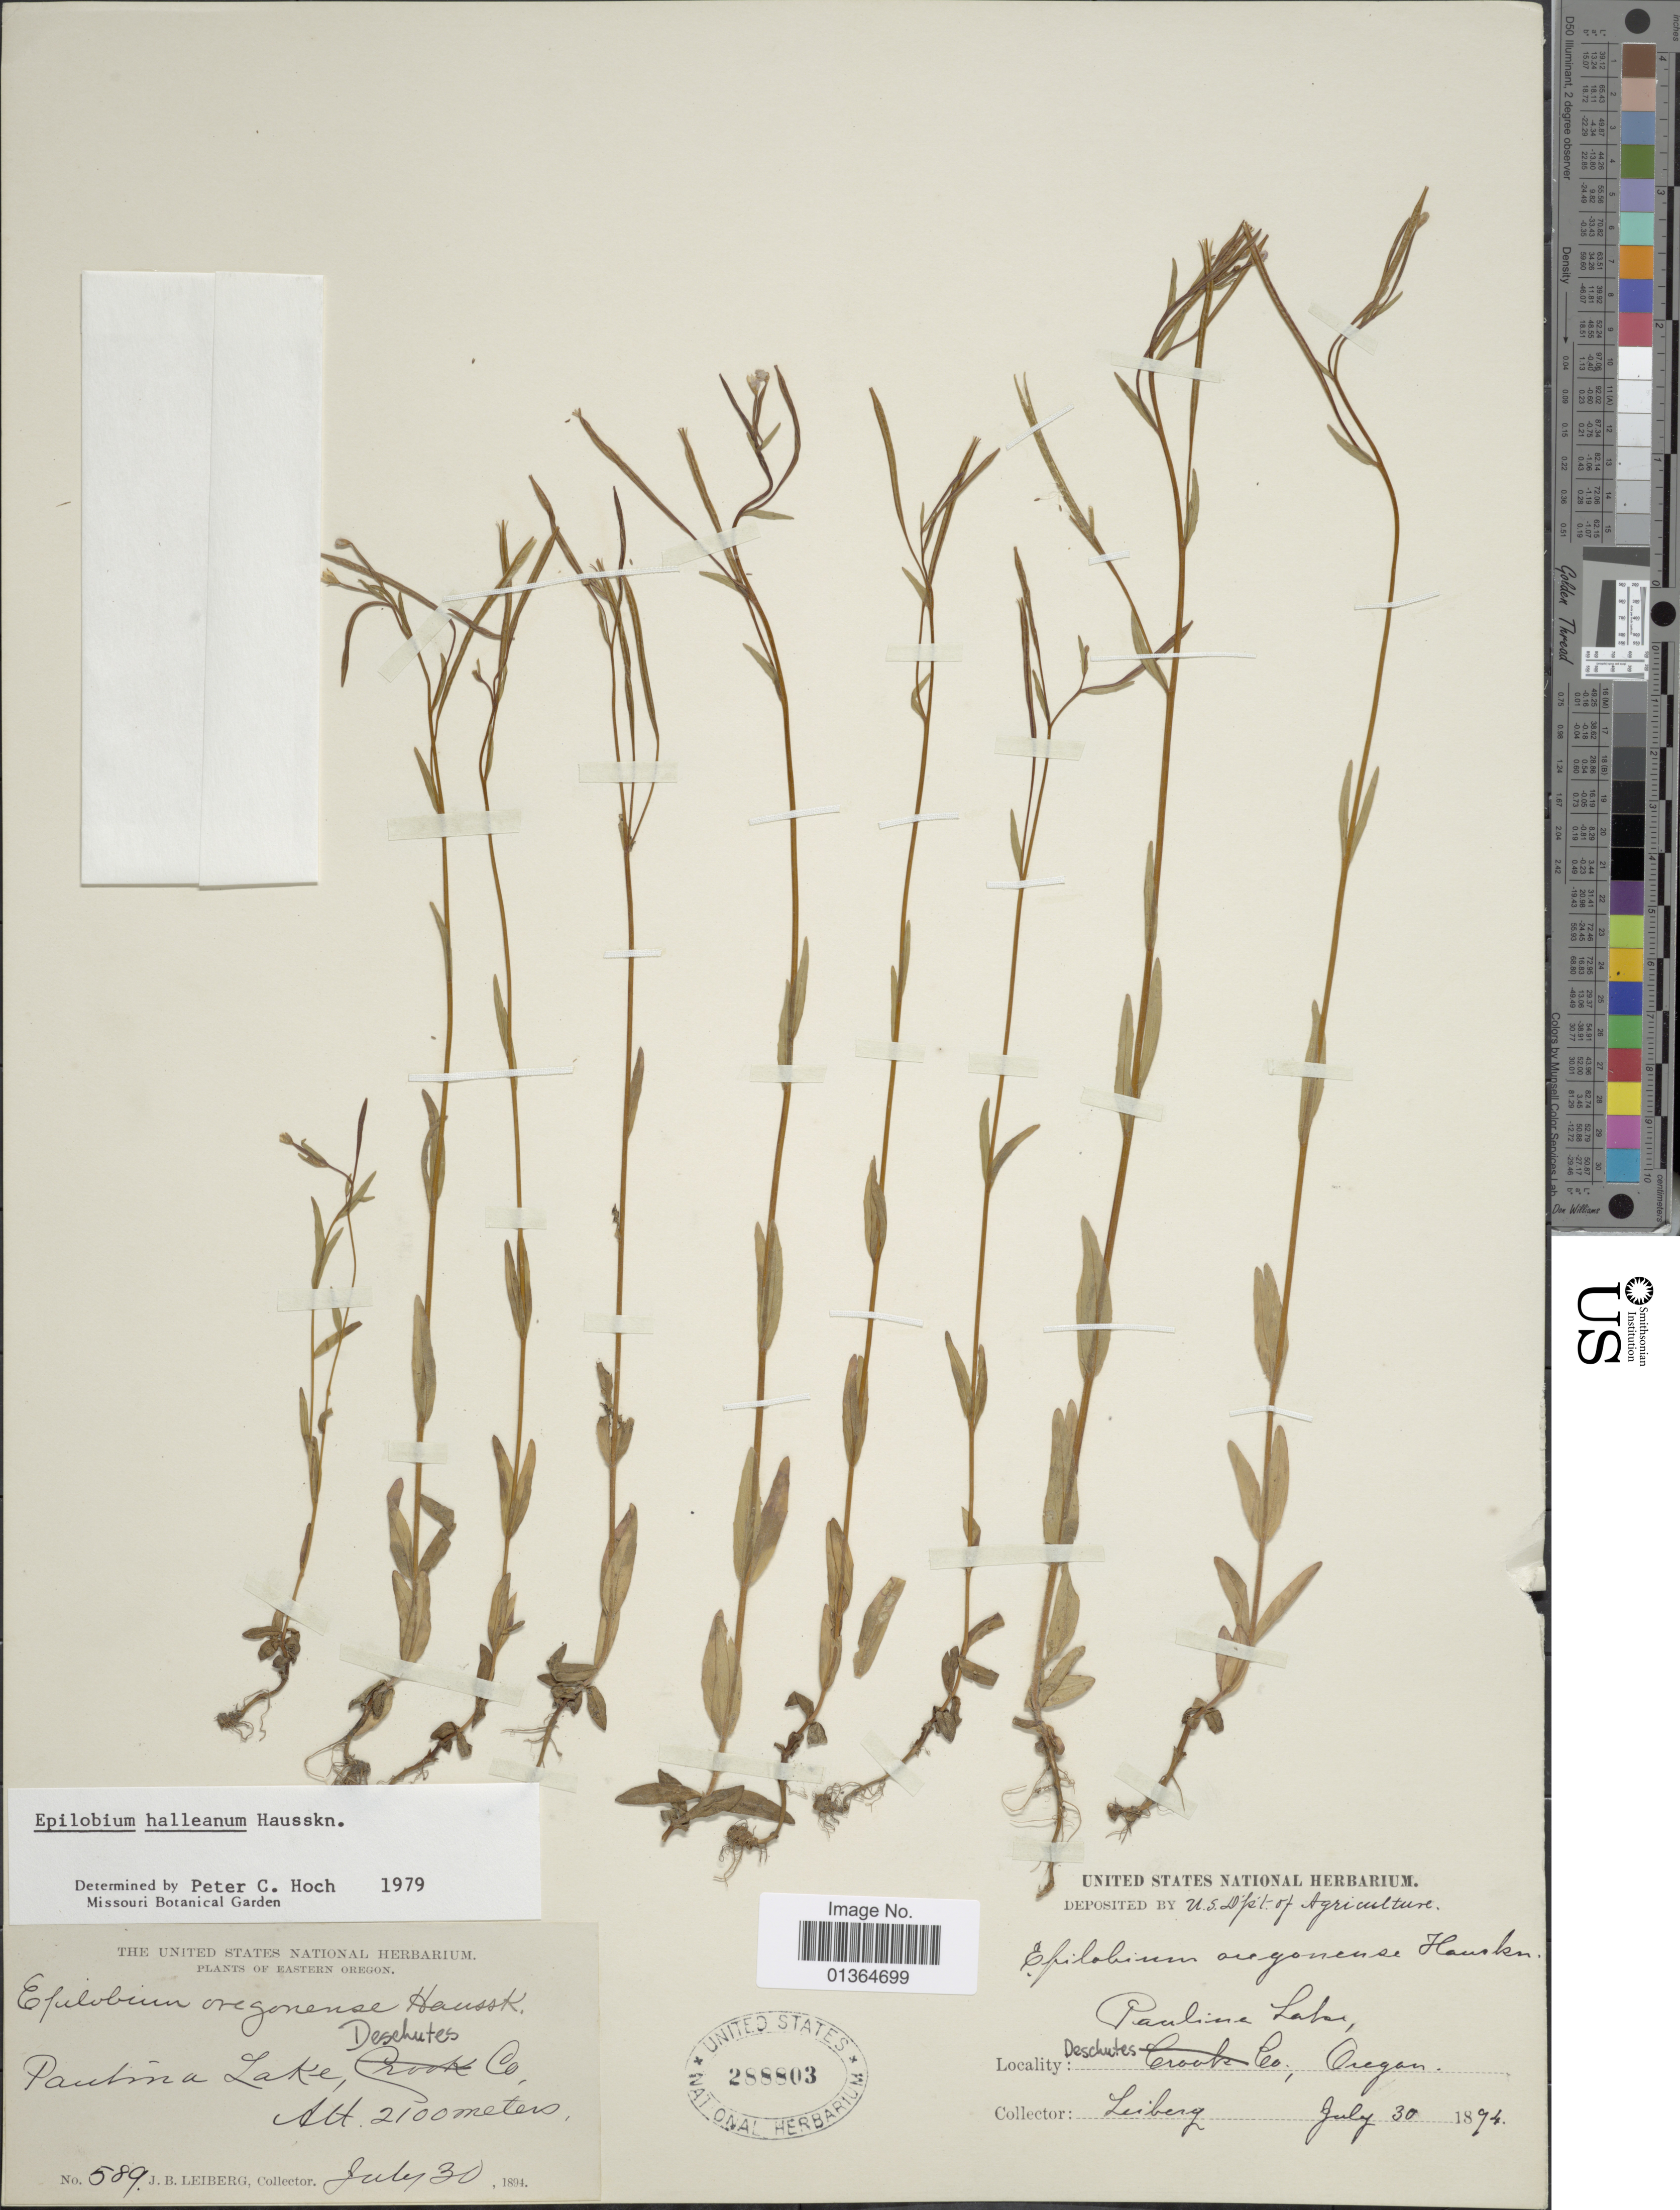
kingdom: Plantae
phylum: Tracheophyta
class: Magnoliopsida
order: Myrtales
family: Onagraceae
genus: Epilobium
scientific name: Epilobium hallianum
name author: Hausskn.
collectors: J. B. Leiberg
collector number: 589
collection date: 1894-07-30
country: United States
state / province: Oregon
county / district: Deschutes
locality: Eastern Oregon. Paulina Lake, Deschutes Co.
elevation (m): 2100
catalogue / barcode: US 288803